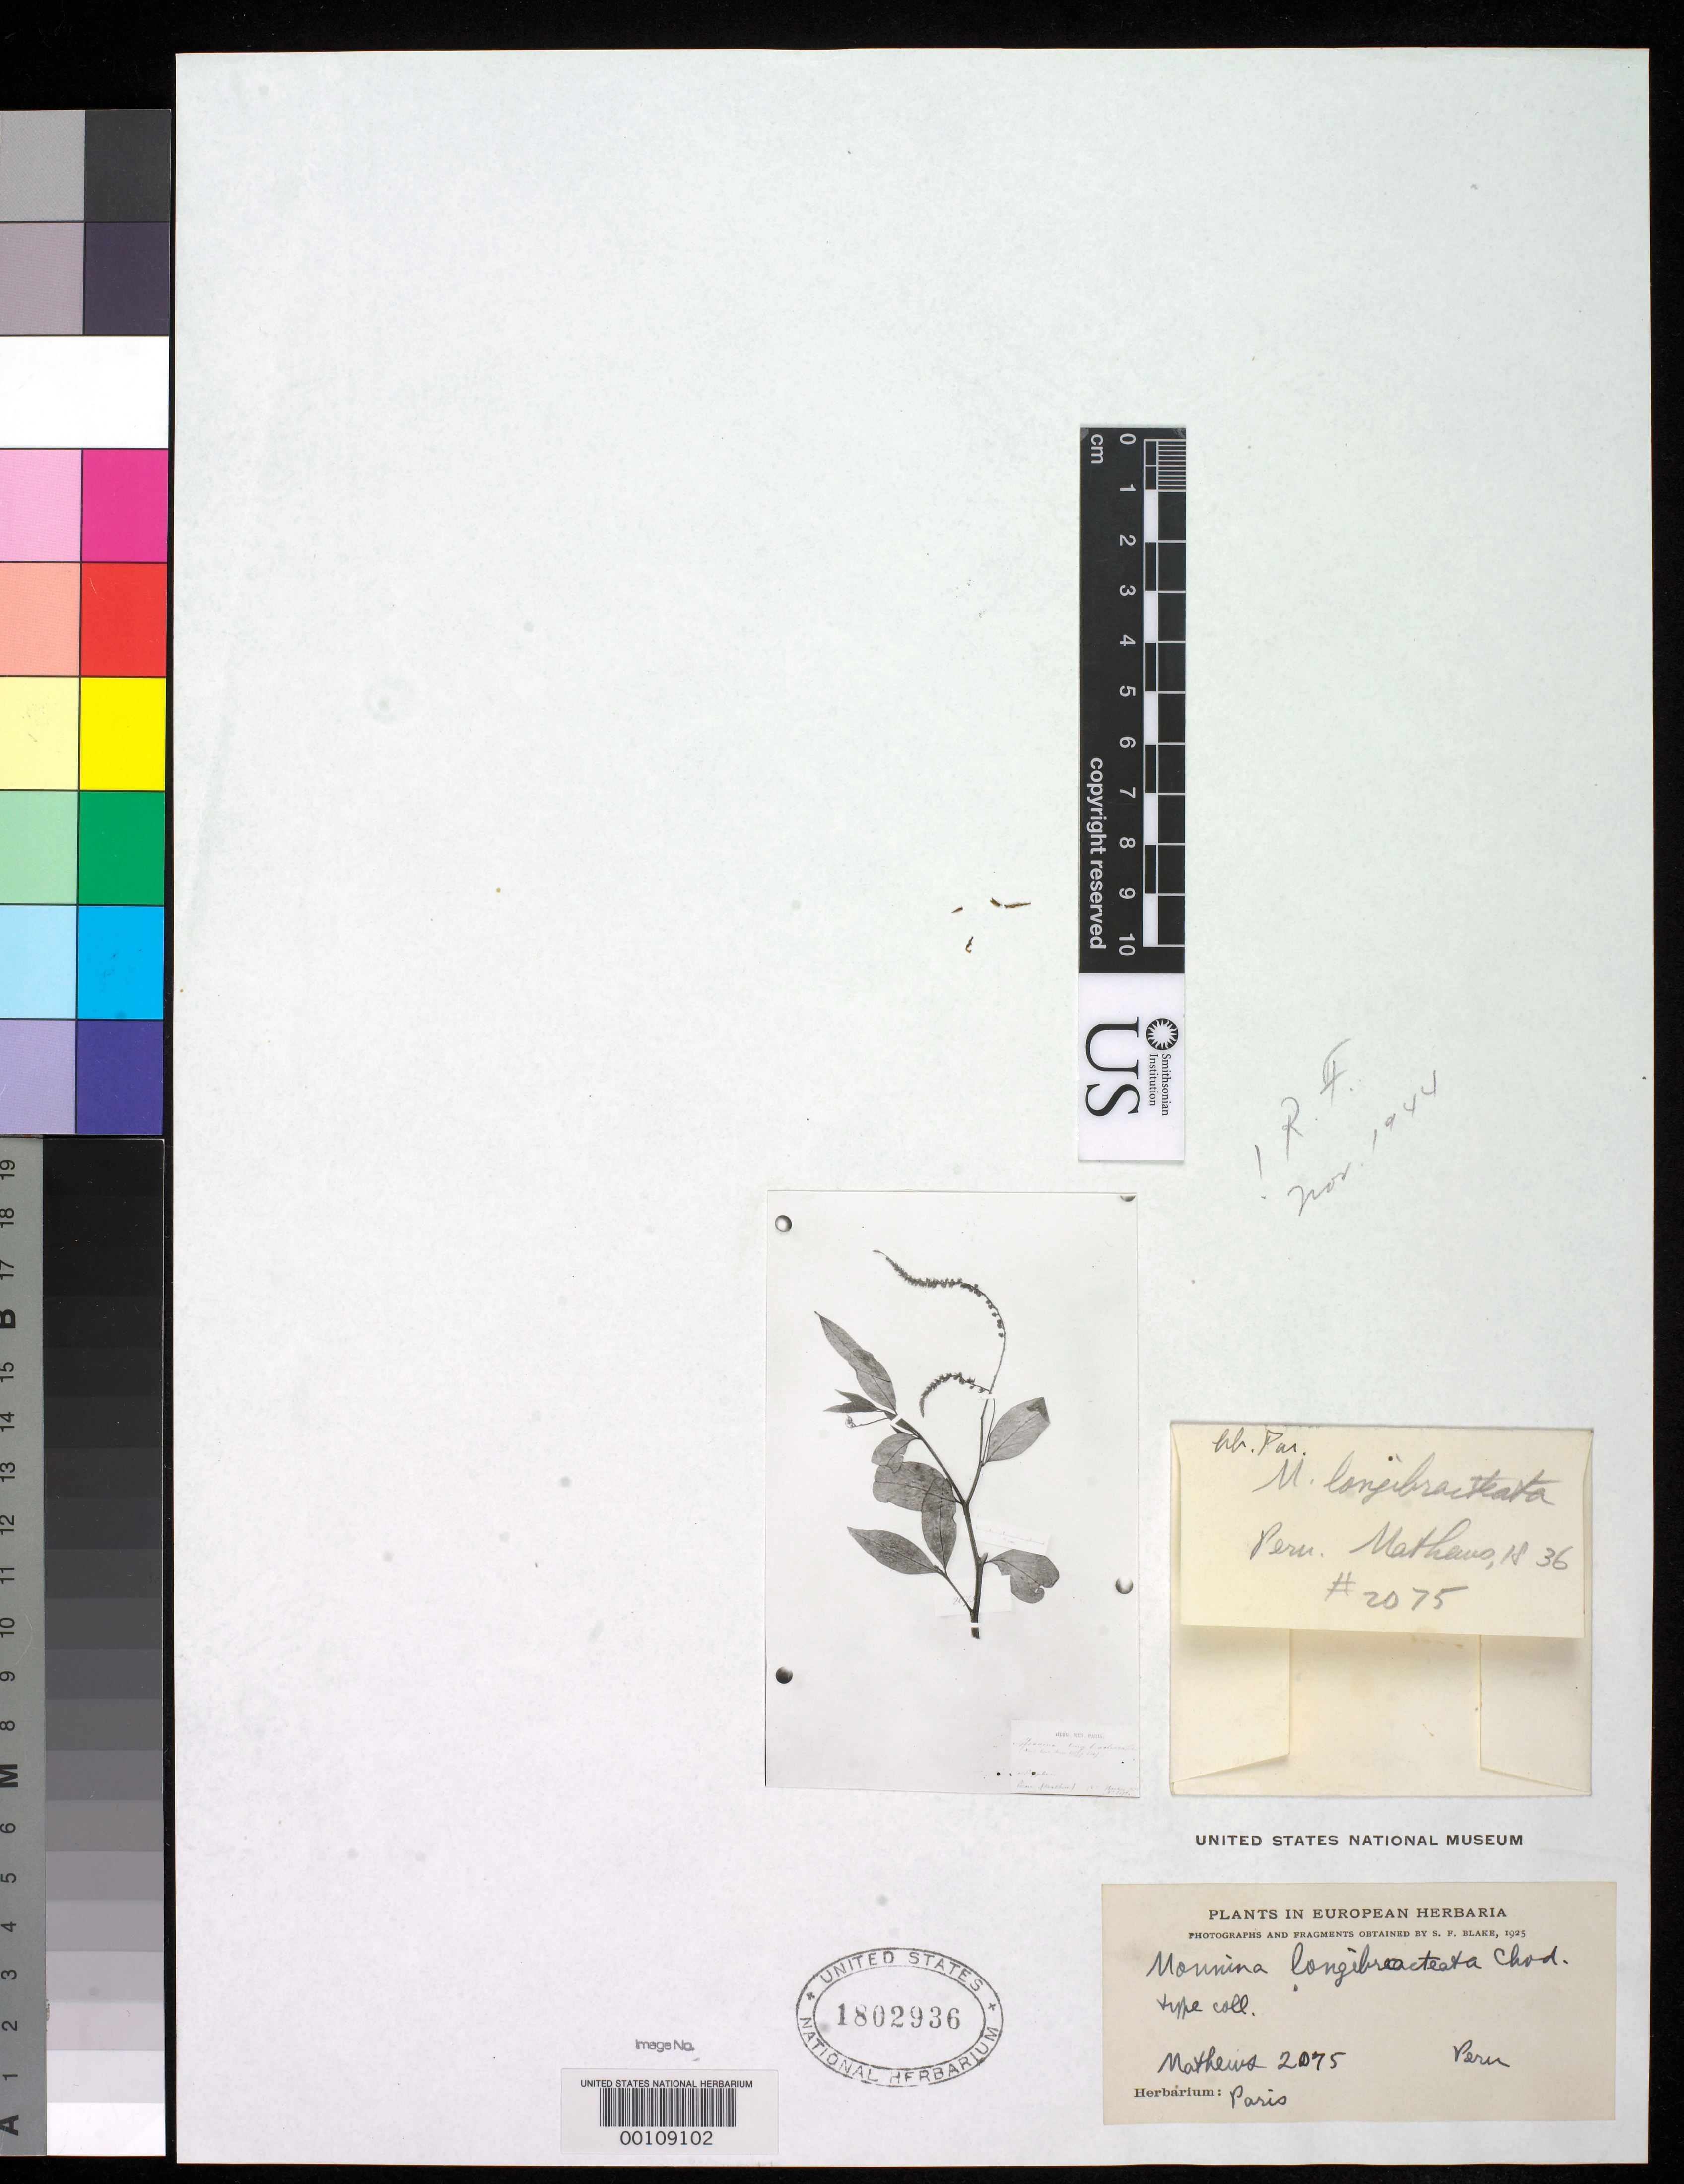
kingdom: Plantae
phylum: Tracheophyta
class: Magnoliopsida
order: Fabales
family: Polygalaceae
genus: Monnina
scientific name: Monnina longibracteata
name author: Chodat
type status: Isotype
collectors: A. Mathews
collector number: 2075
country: Peru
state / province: San Martín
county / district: Mariscal Cáceres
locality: Rio Huallaga, margen Derecha del; Balsa Probana; dtto. Tocache Nuevo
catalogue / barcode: US 1802936